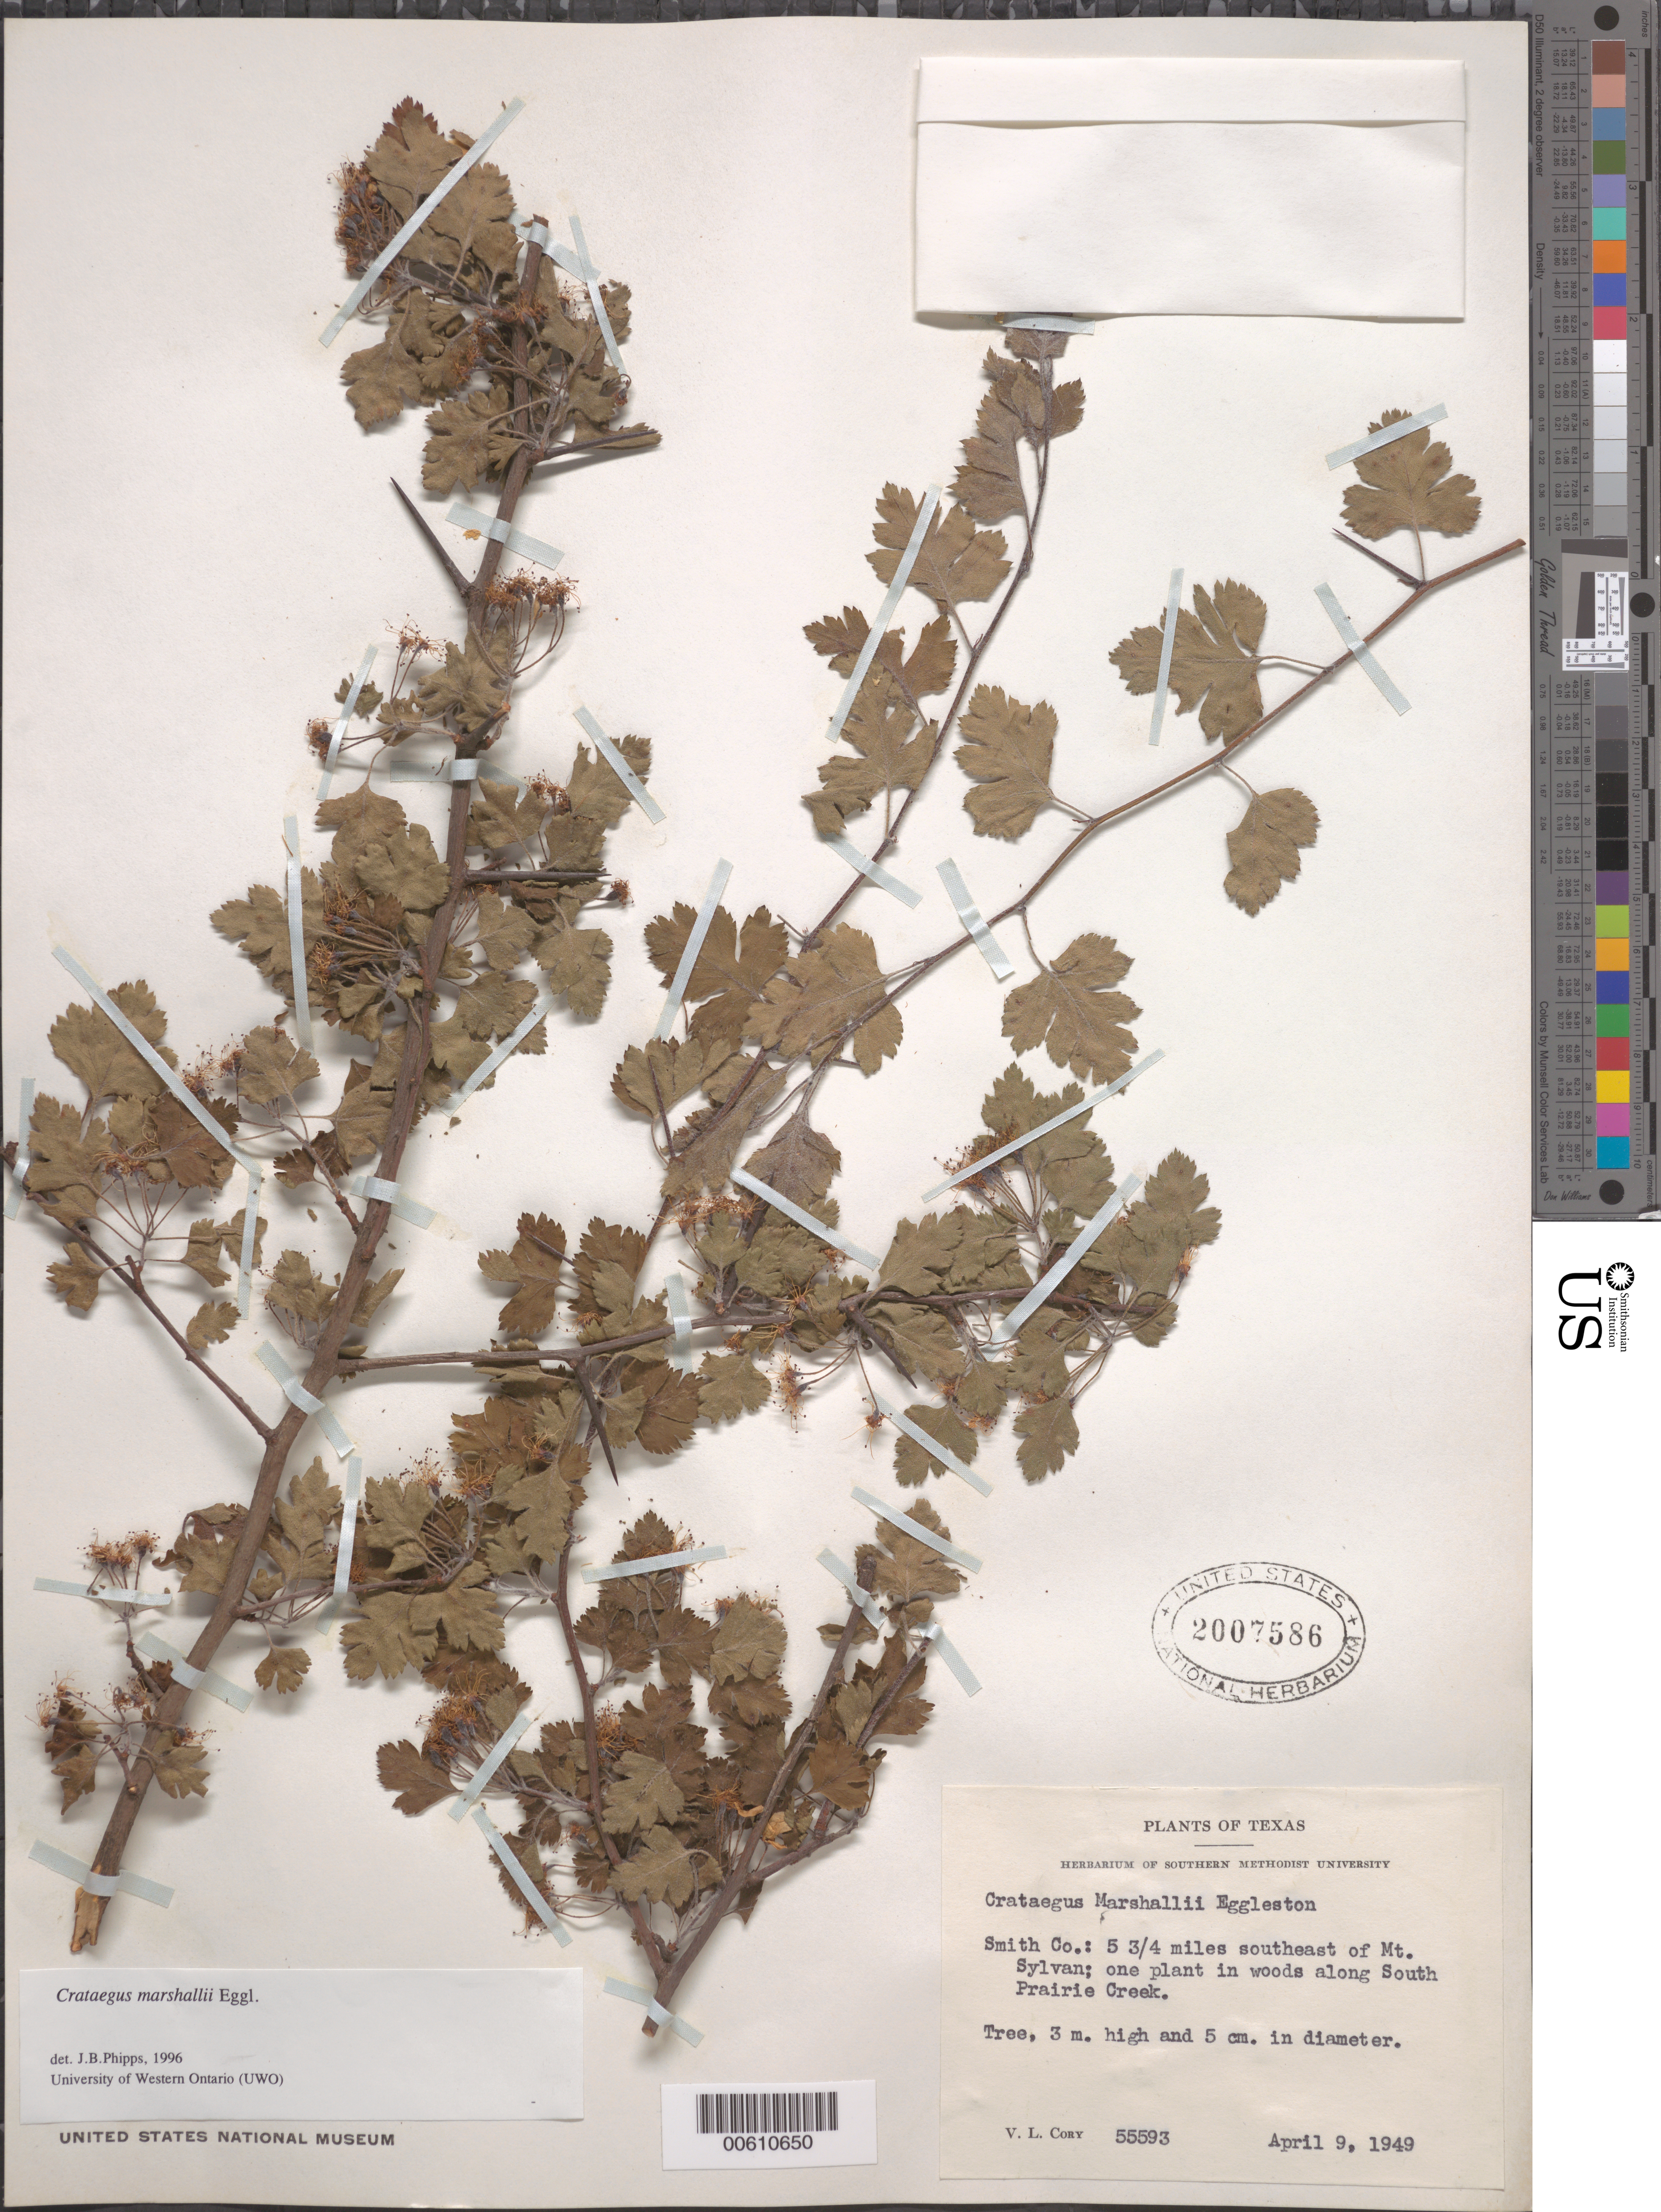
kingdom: Plantae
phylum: Tracheophyta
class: Magnoliopsida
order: Rosales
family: Rosaceae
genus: Crataegus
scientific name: Crataegus marshallii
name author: Eggl.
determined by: Phipps, James B., (UWO), University of Western Ontario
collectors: V. Cory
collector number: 55593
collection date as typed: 09 Apr 1949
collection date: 1949-04-09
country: United States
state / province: Texas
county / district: Smith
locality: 5 3/4 miles SE of Mt. Sylvan. Along South Prairie Creek.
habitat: In woods along creek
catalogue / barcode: US 2007586